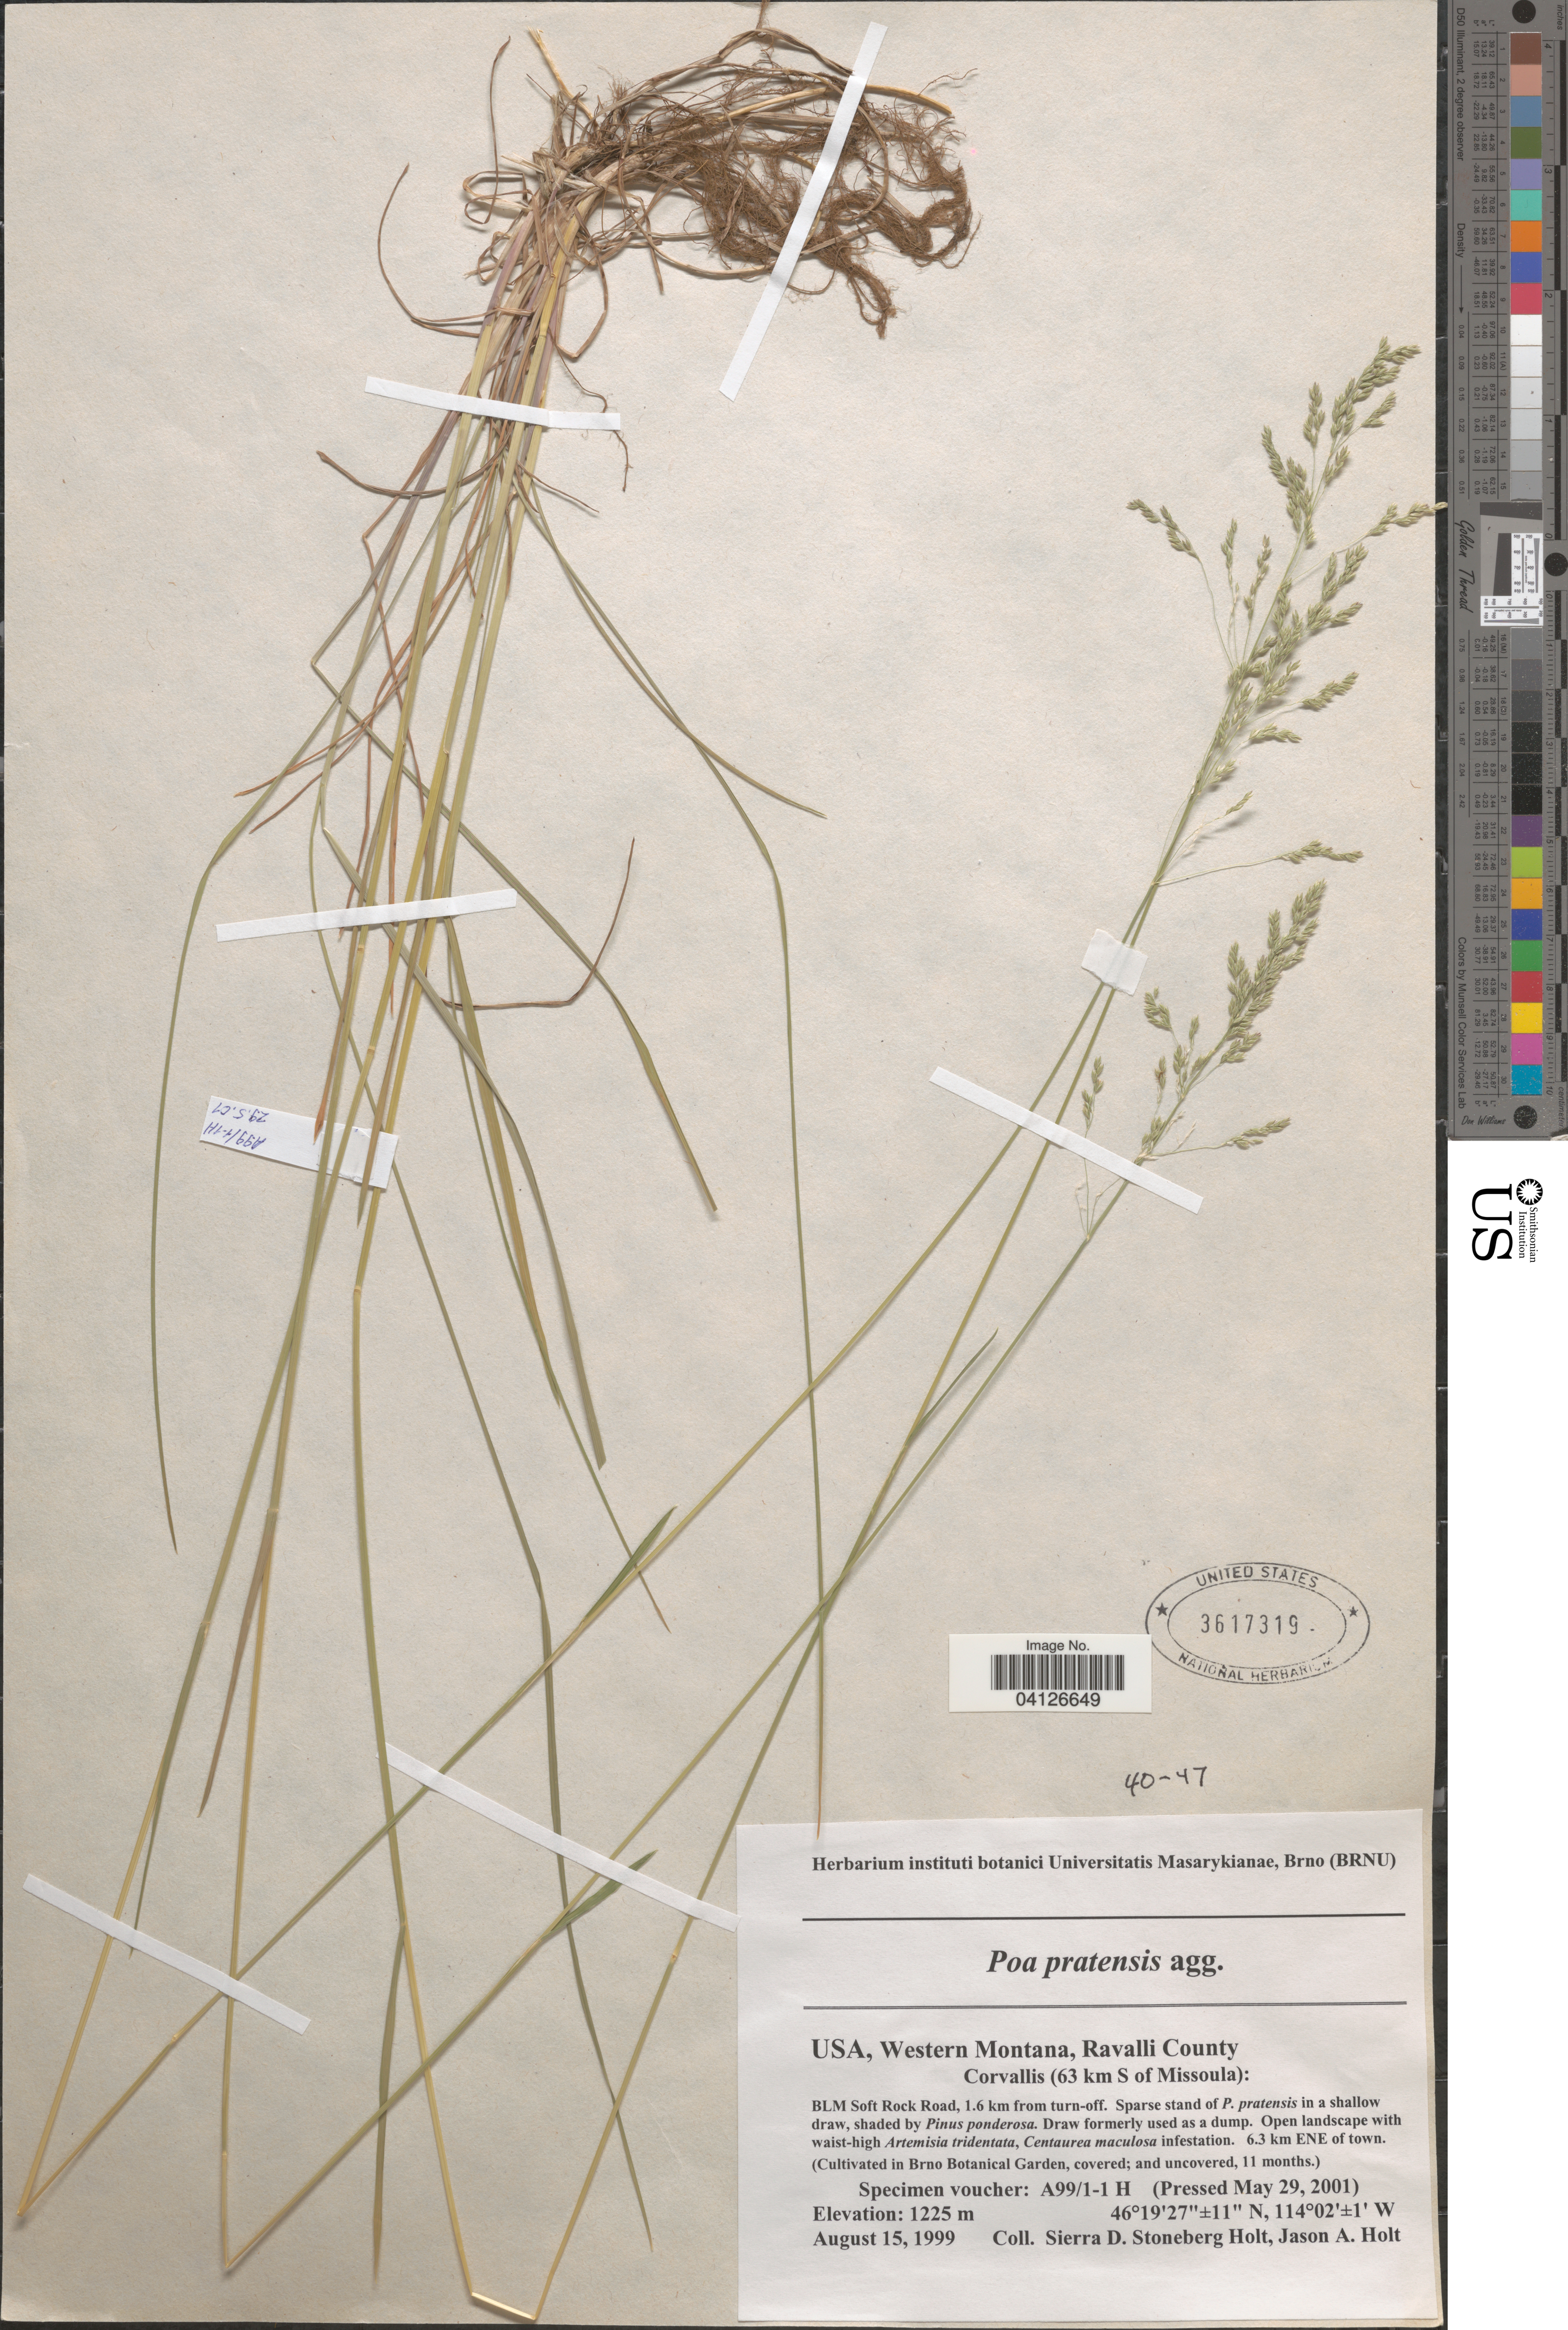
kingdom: Plantae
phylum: Tracheophyta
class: Liliopsida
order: Poales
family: Poaceae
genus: Poa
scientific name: Poa pratensis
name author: L.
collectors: Ex herb. instituti botanici Universitatis Masarykianae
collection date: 2001-05-29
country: Czechia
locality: (Cultivated in the Brno Botanical Garden, covered; and uncovered, 11 months.).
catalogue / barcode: US 3617319